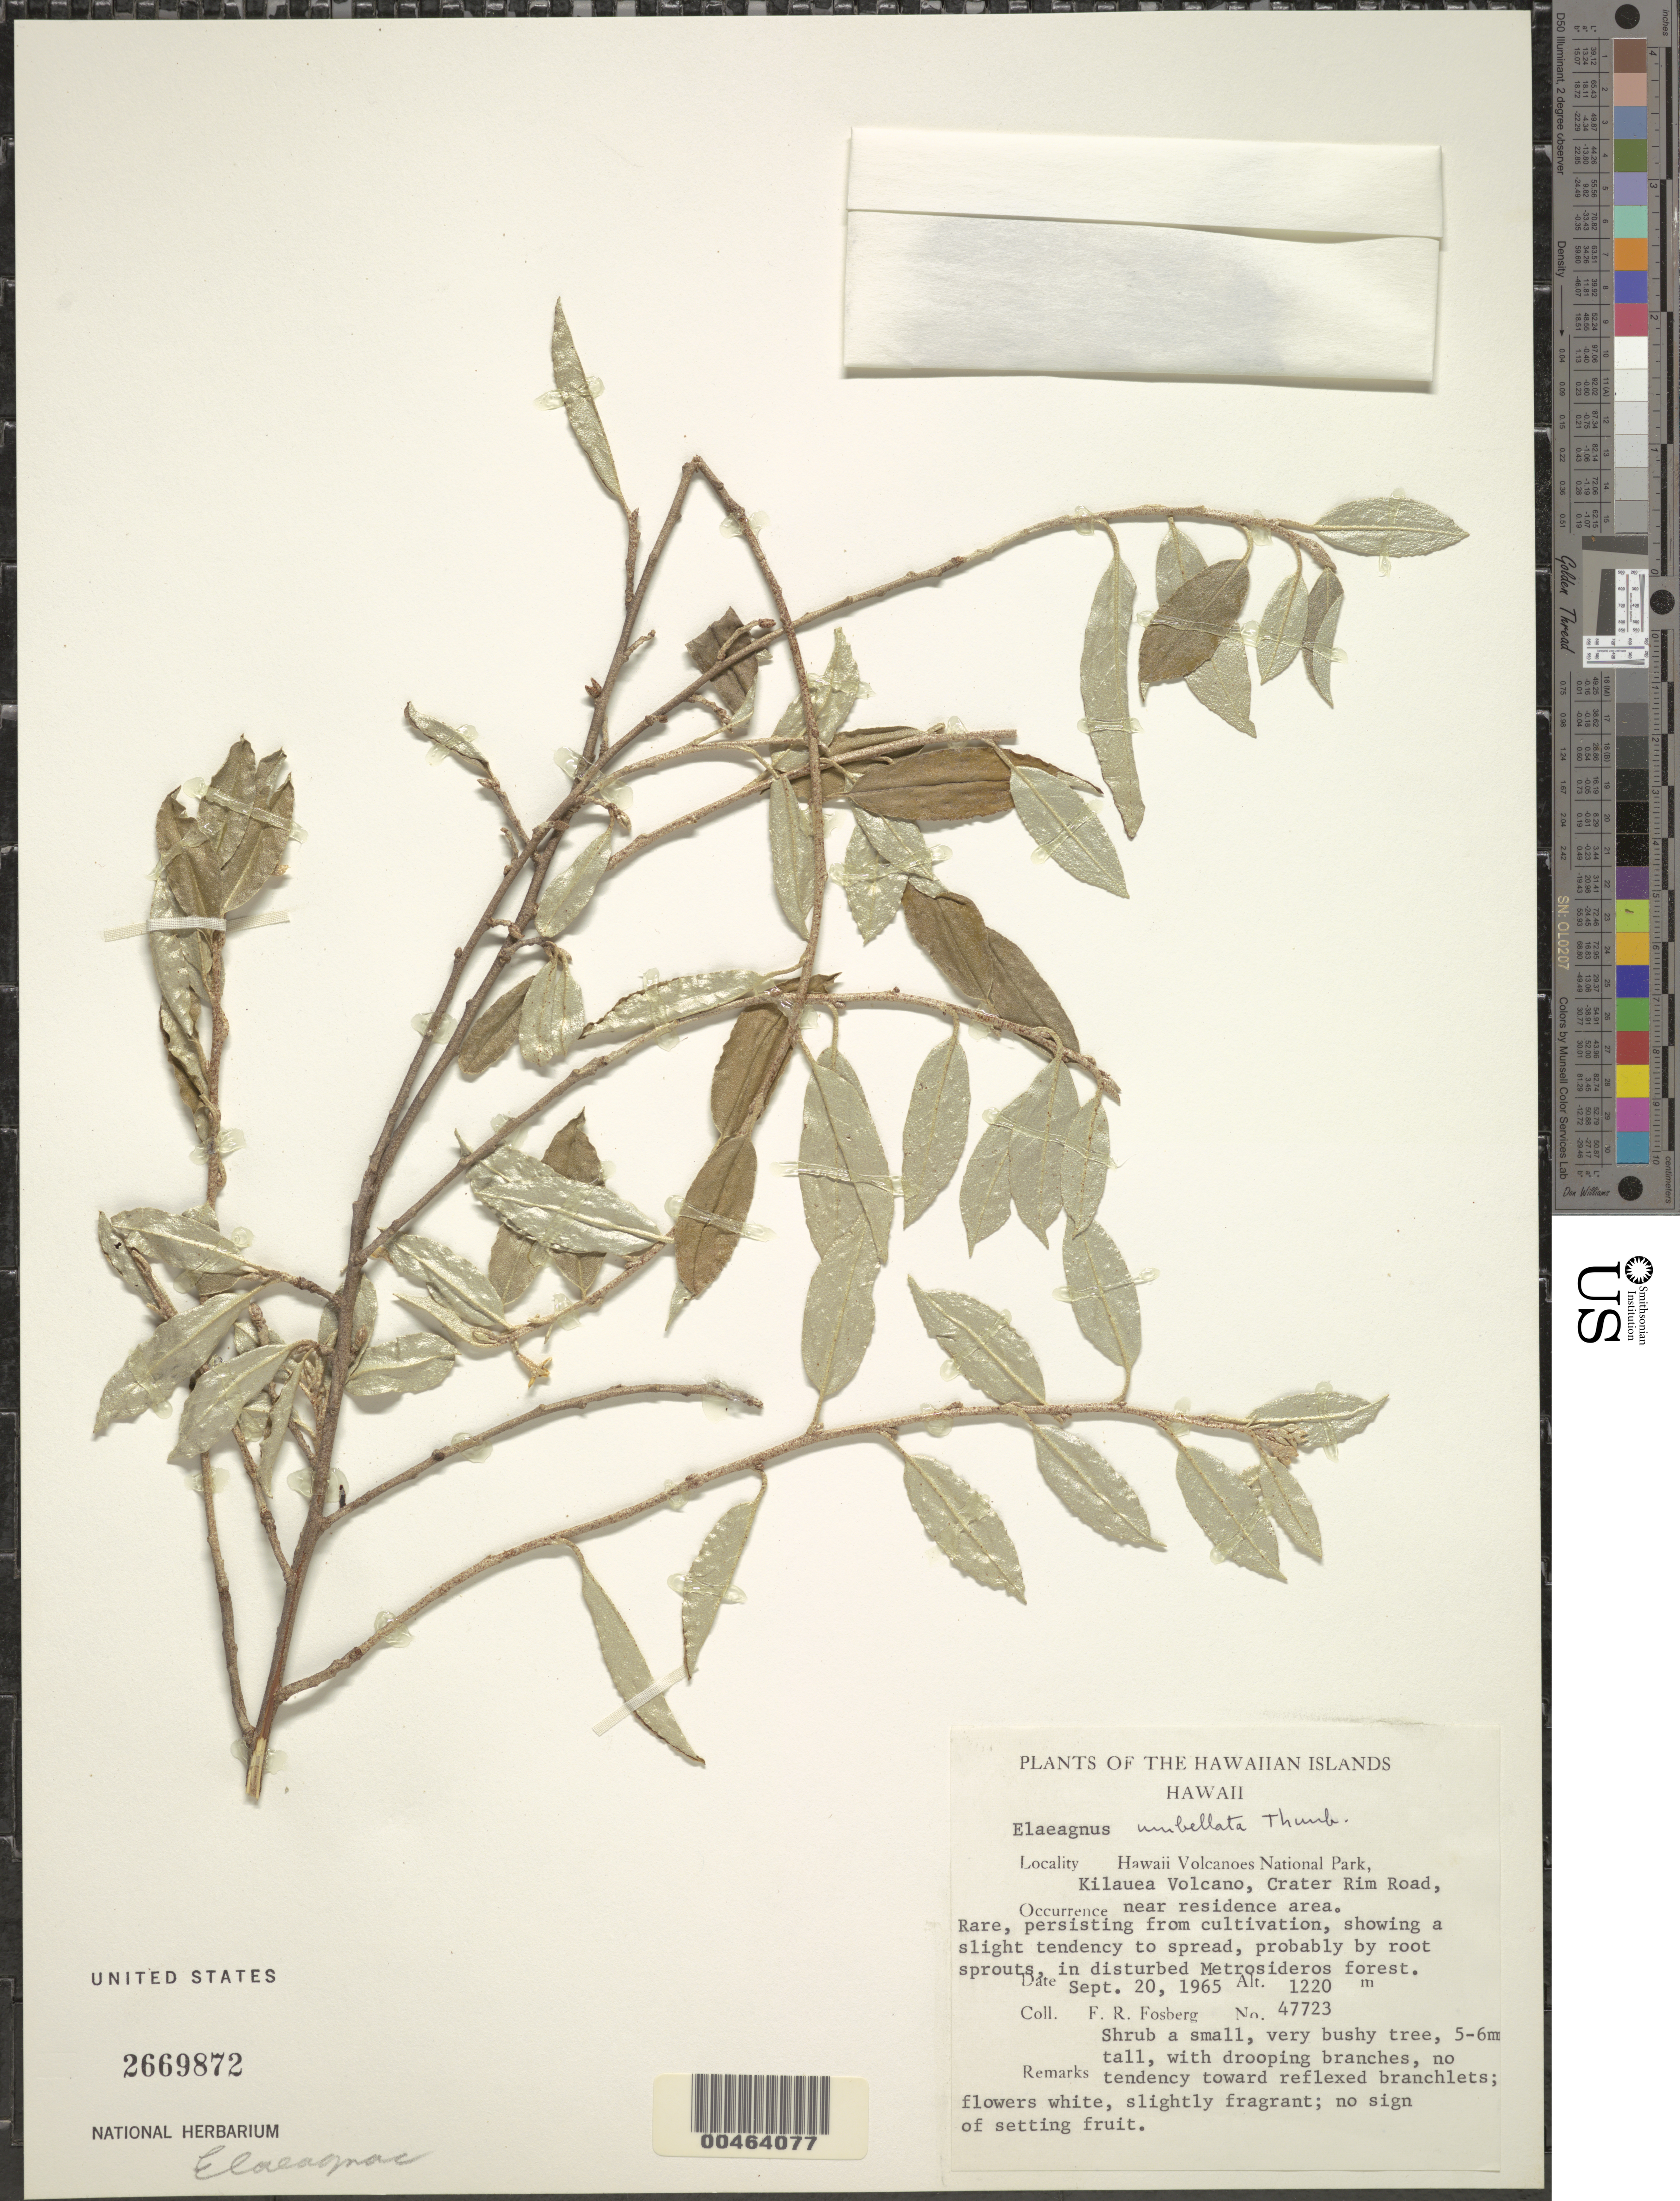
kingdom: Plantae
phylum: Tracheophyta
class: Magnoliopsida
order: Rosales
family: Elaeagnaceae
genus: Elaeagnus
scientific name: Elaeagnus umbellata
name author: Thunb.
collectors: F. R. Fosberg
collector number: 47723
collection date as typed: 20 Sep 1965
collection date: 1965-09-20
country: United States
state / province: Hawaii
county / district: Hawaii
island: Hawaii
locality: Hawaii Volcanoes National Park, Kilauea Volcano, Crater Rim Road, near residence area.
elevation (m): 1220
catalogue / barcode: US 2669872